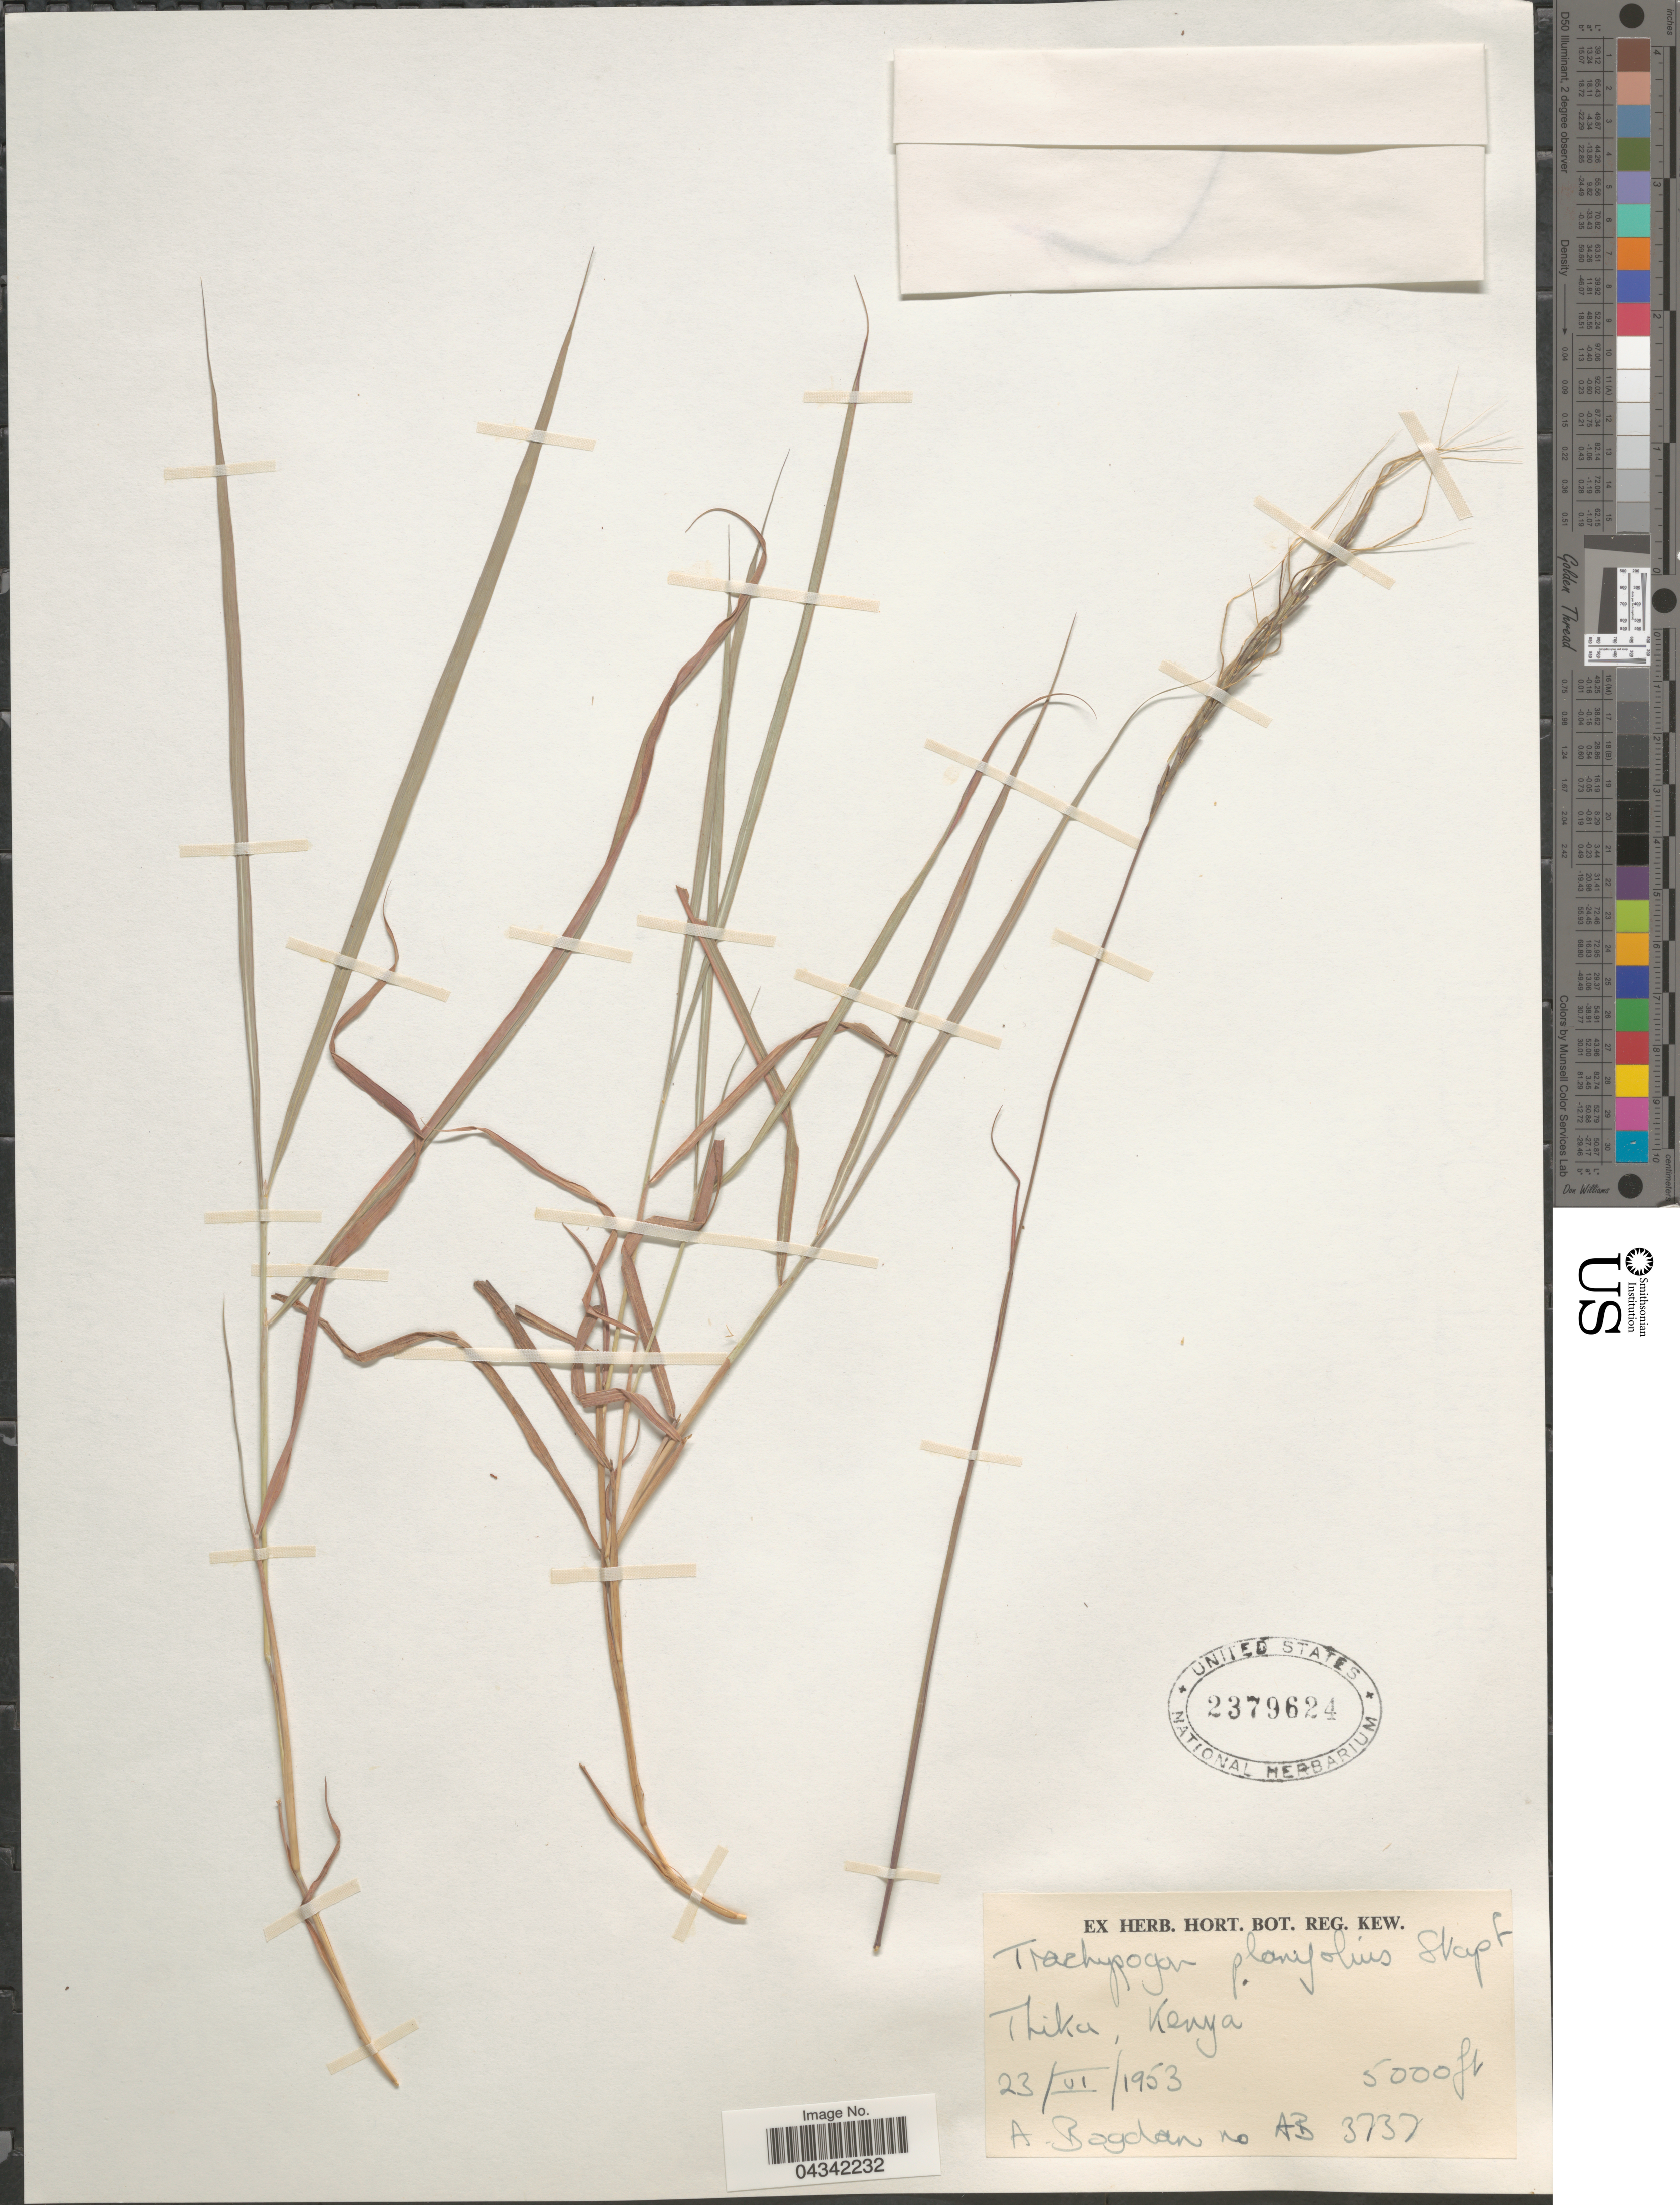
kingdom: Plantae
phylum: Tracheophyta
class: Liliopsida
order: Poales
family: Poaceae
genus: Trachypogon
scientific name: Trachypogon spicatus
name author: (L. f.) Kuntze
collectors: A. Bogdan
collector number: AB 3737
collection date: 1953-06-23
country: Kenya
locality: Thika.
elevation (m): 1524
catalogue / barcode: US 2379624